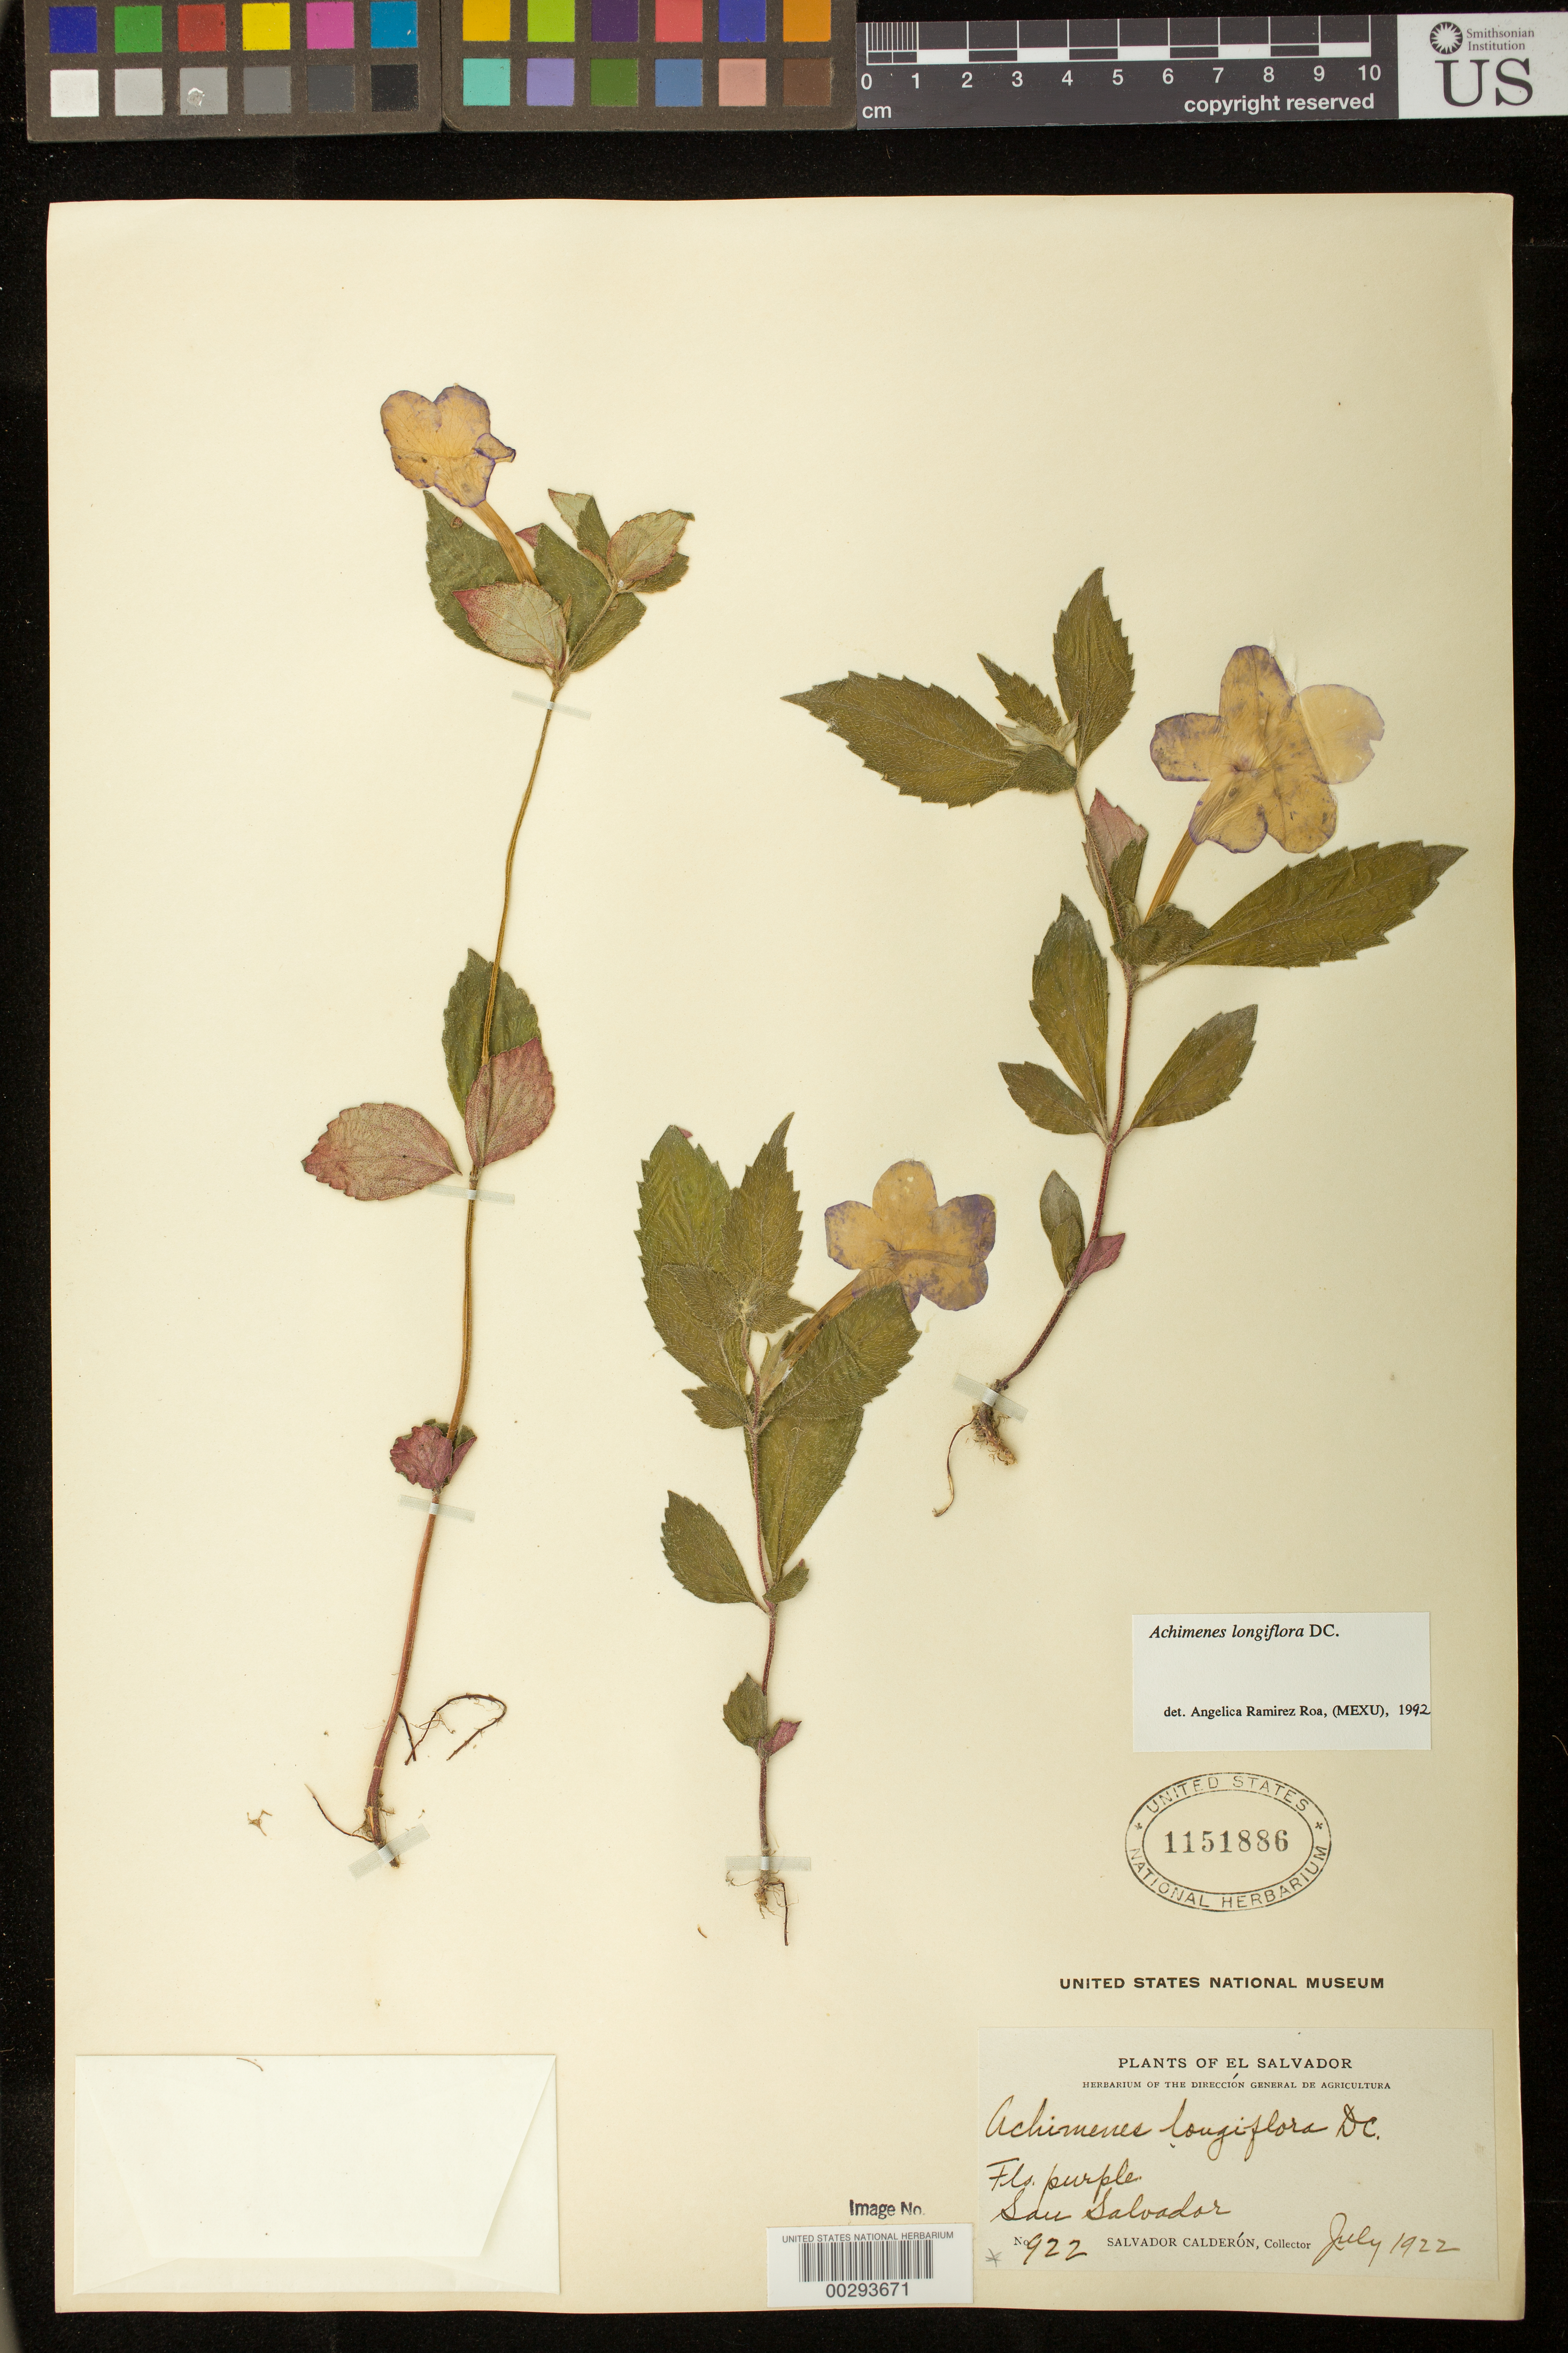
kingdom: Plantae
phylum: Tracheophyta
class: Magnoliopsida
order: Lamiales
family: Gesneriaceae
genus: Achimenes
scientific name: Achimenes longiflora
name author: DC.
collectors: S. Calderón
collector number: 922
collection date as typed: Jul 1922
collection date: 1922-07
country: El Salvador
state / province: San Salvador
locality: San Salvador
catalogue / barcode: US 1151886